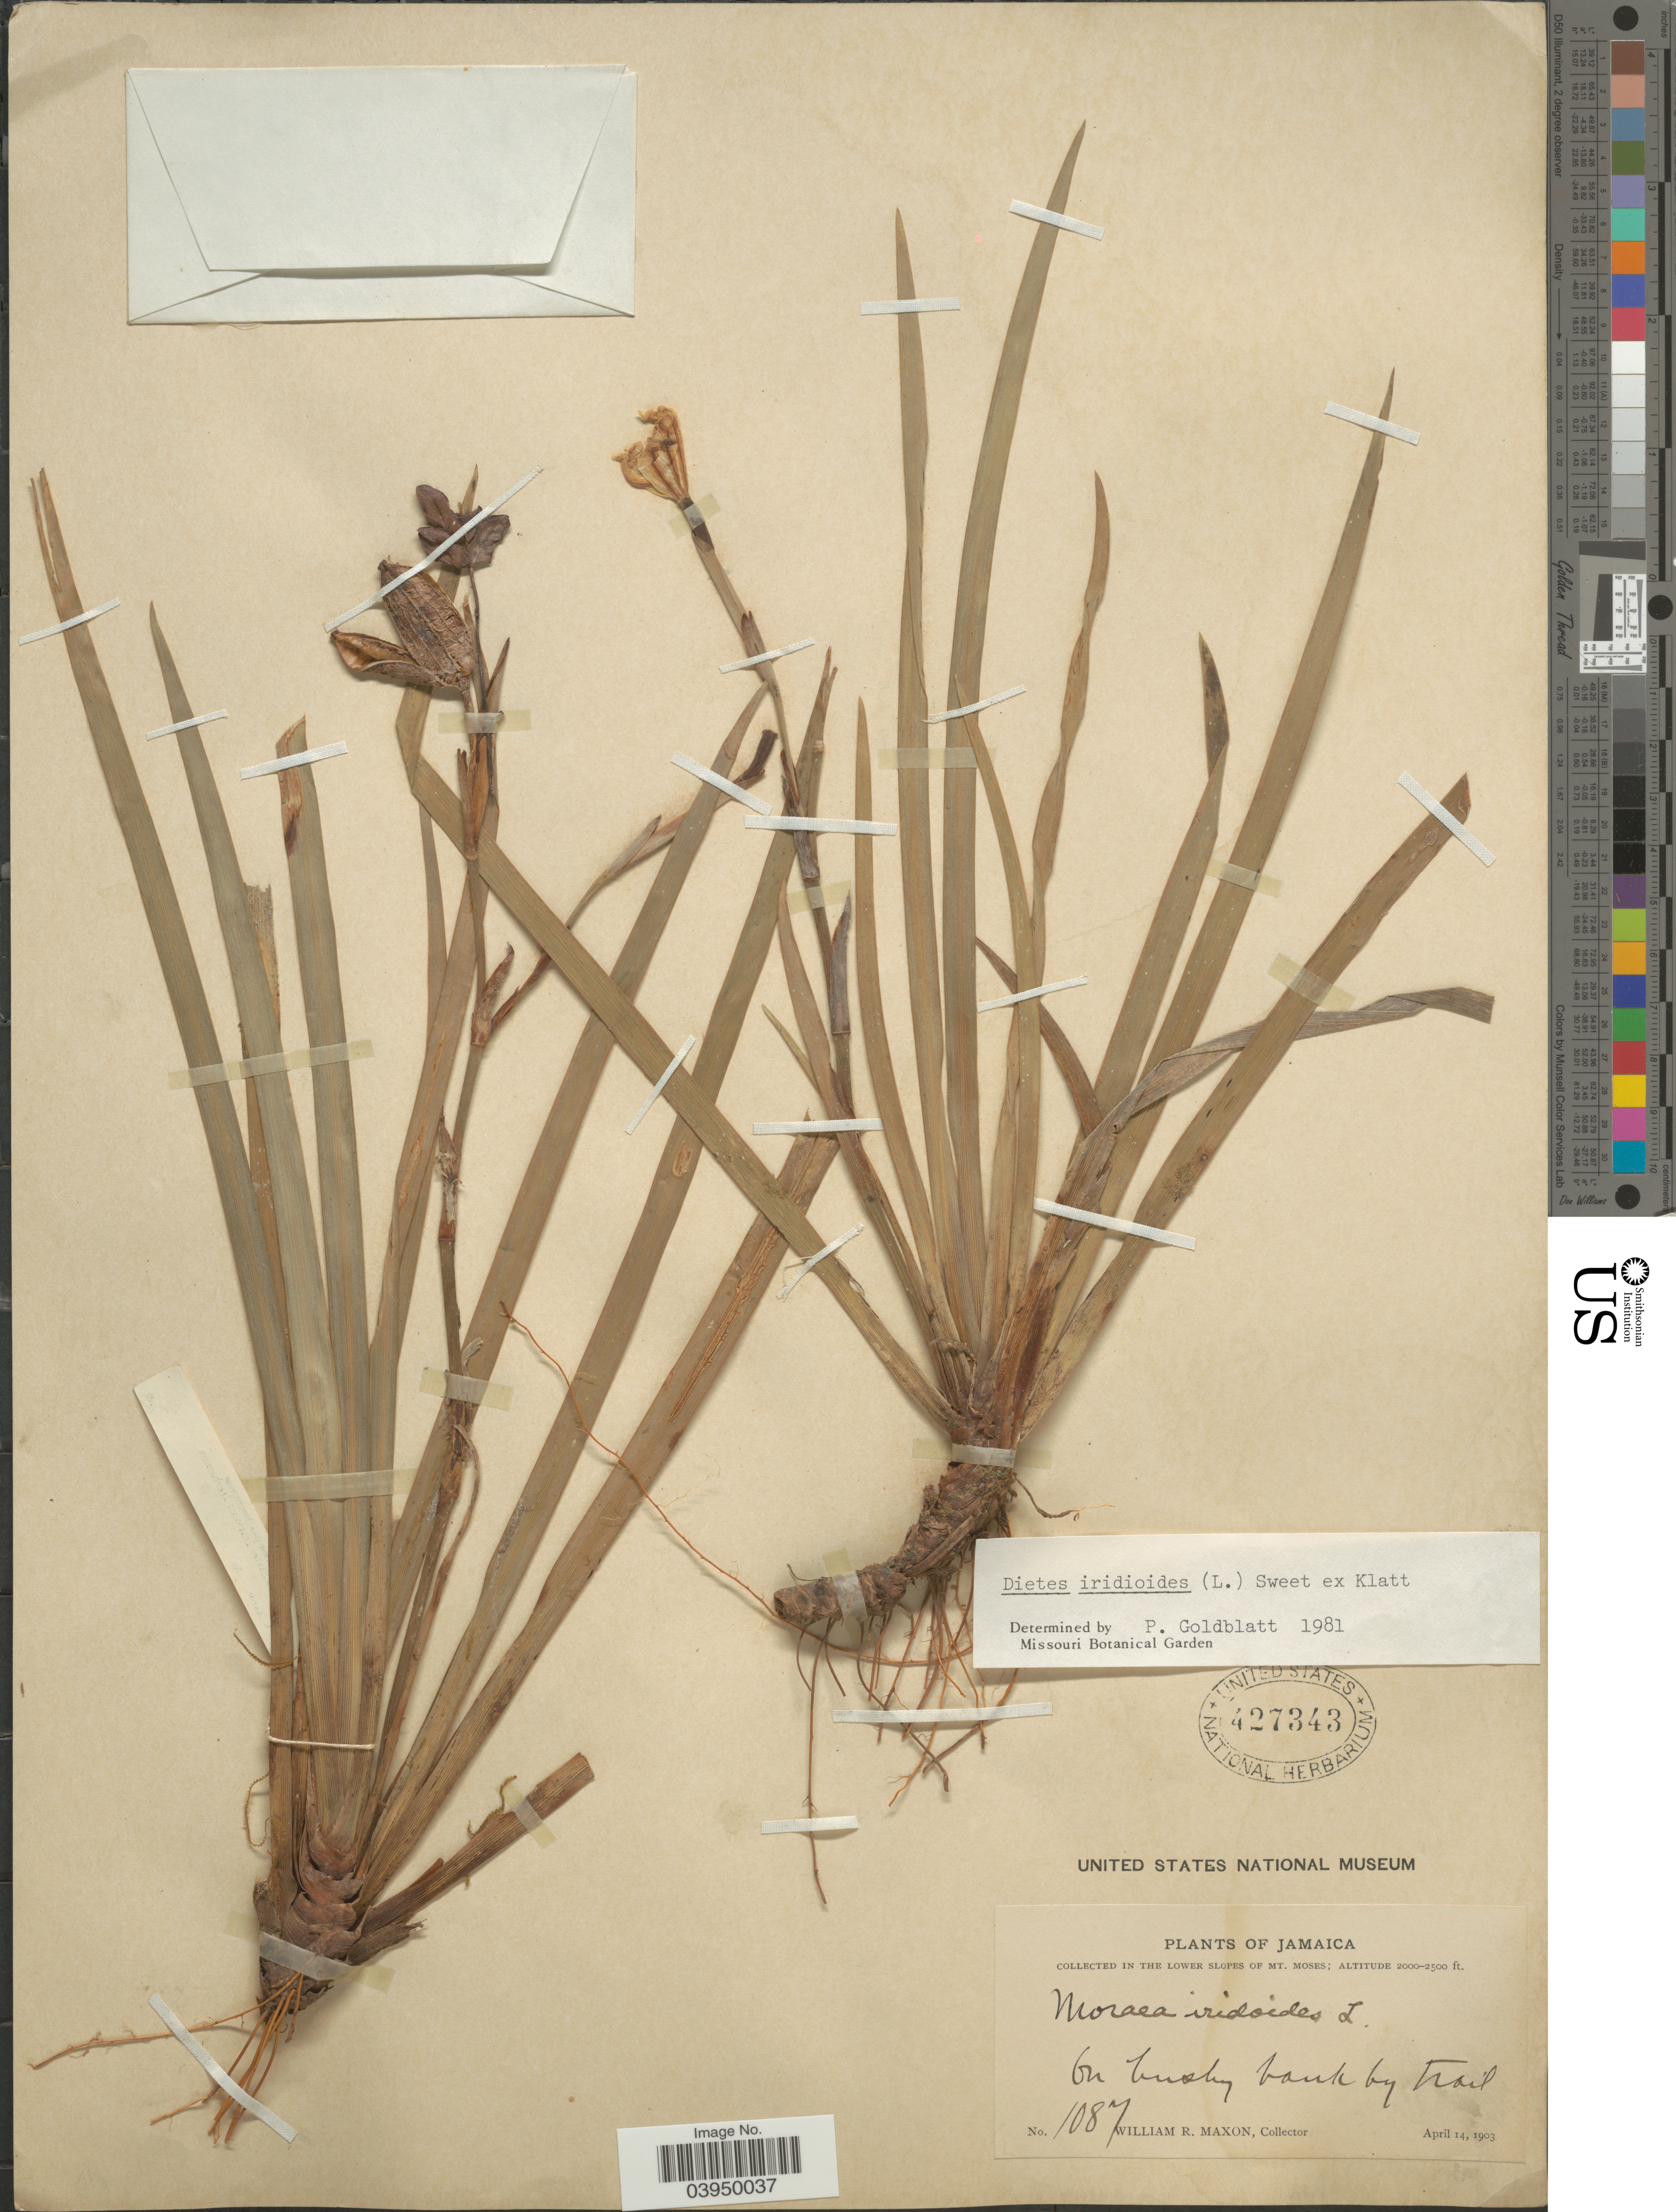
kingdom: Plantae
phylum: Tracheophyta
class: Liliopsida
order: Asparagales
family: Iridaceae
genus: Dietes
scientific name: Dietes iridioides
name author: (L.) Sweet ex Klatt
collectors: W. R. Maxon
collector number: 1087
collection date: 1903-04-14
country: Jamaica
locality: In the Lower Slopes of Mt. Moses. On bushy bank by Trail.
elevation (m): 610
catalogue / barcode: US 427343